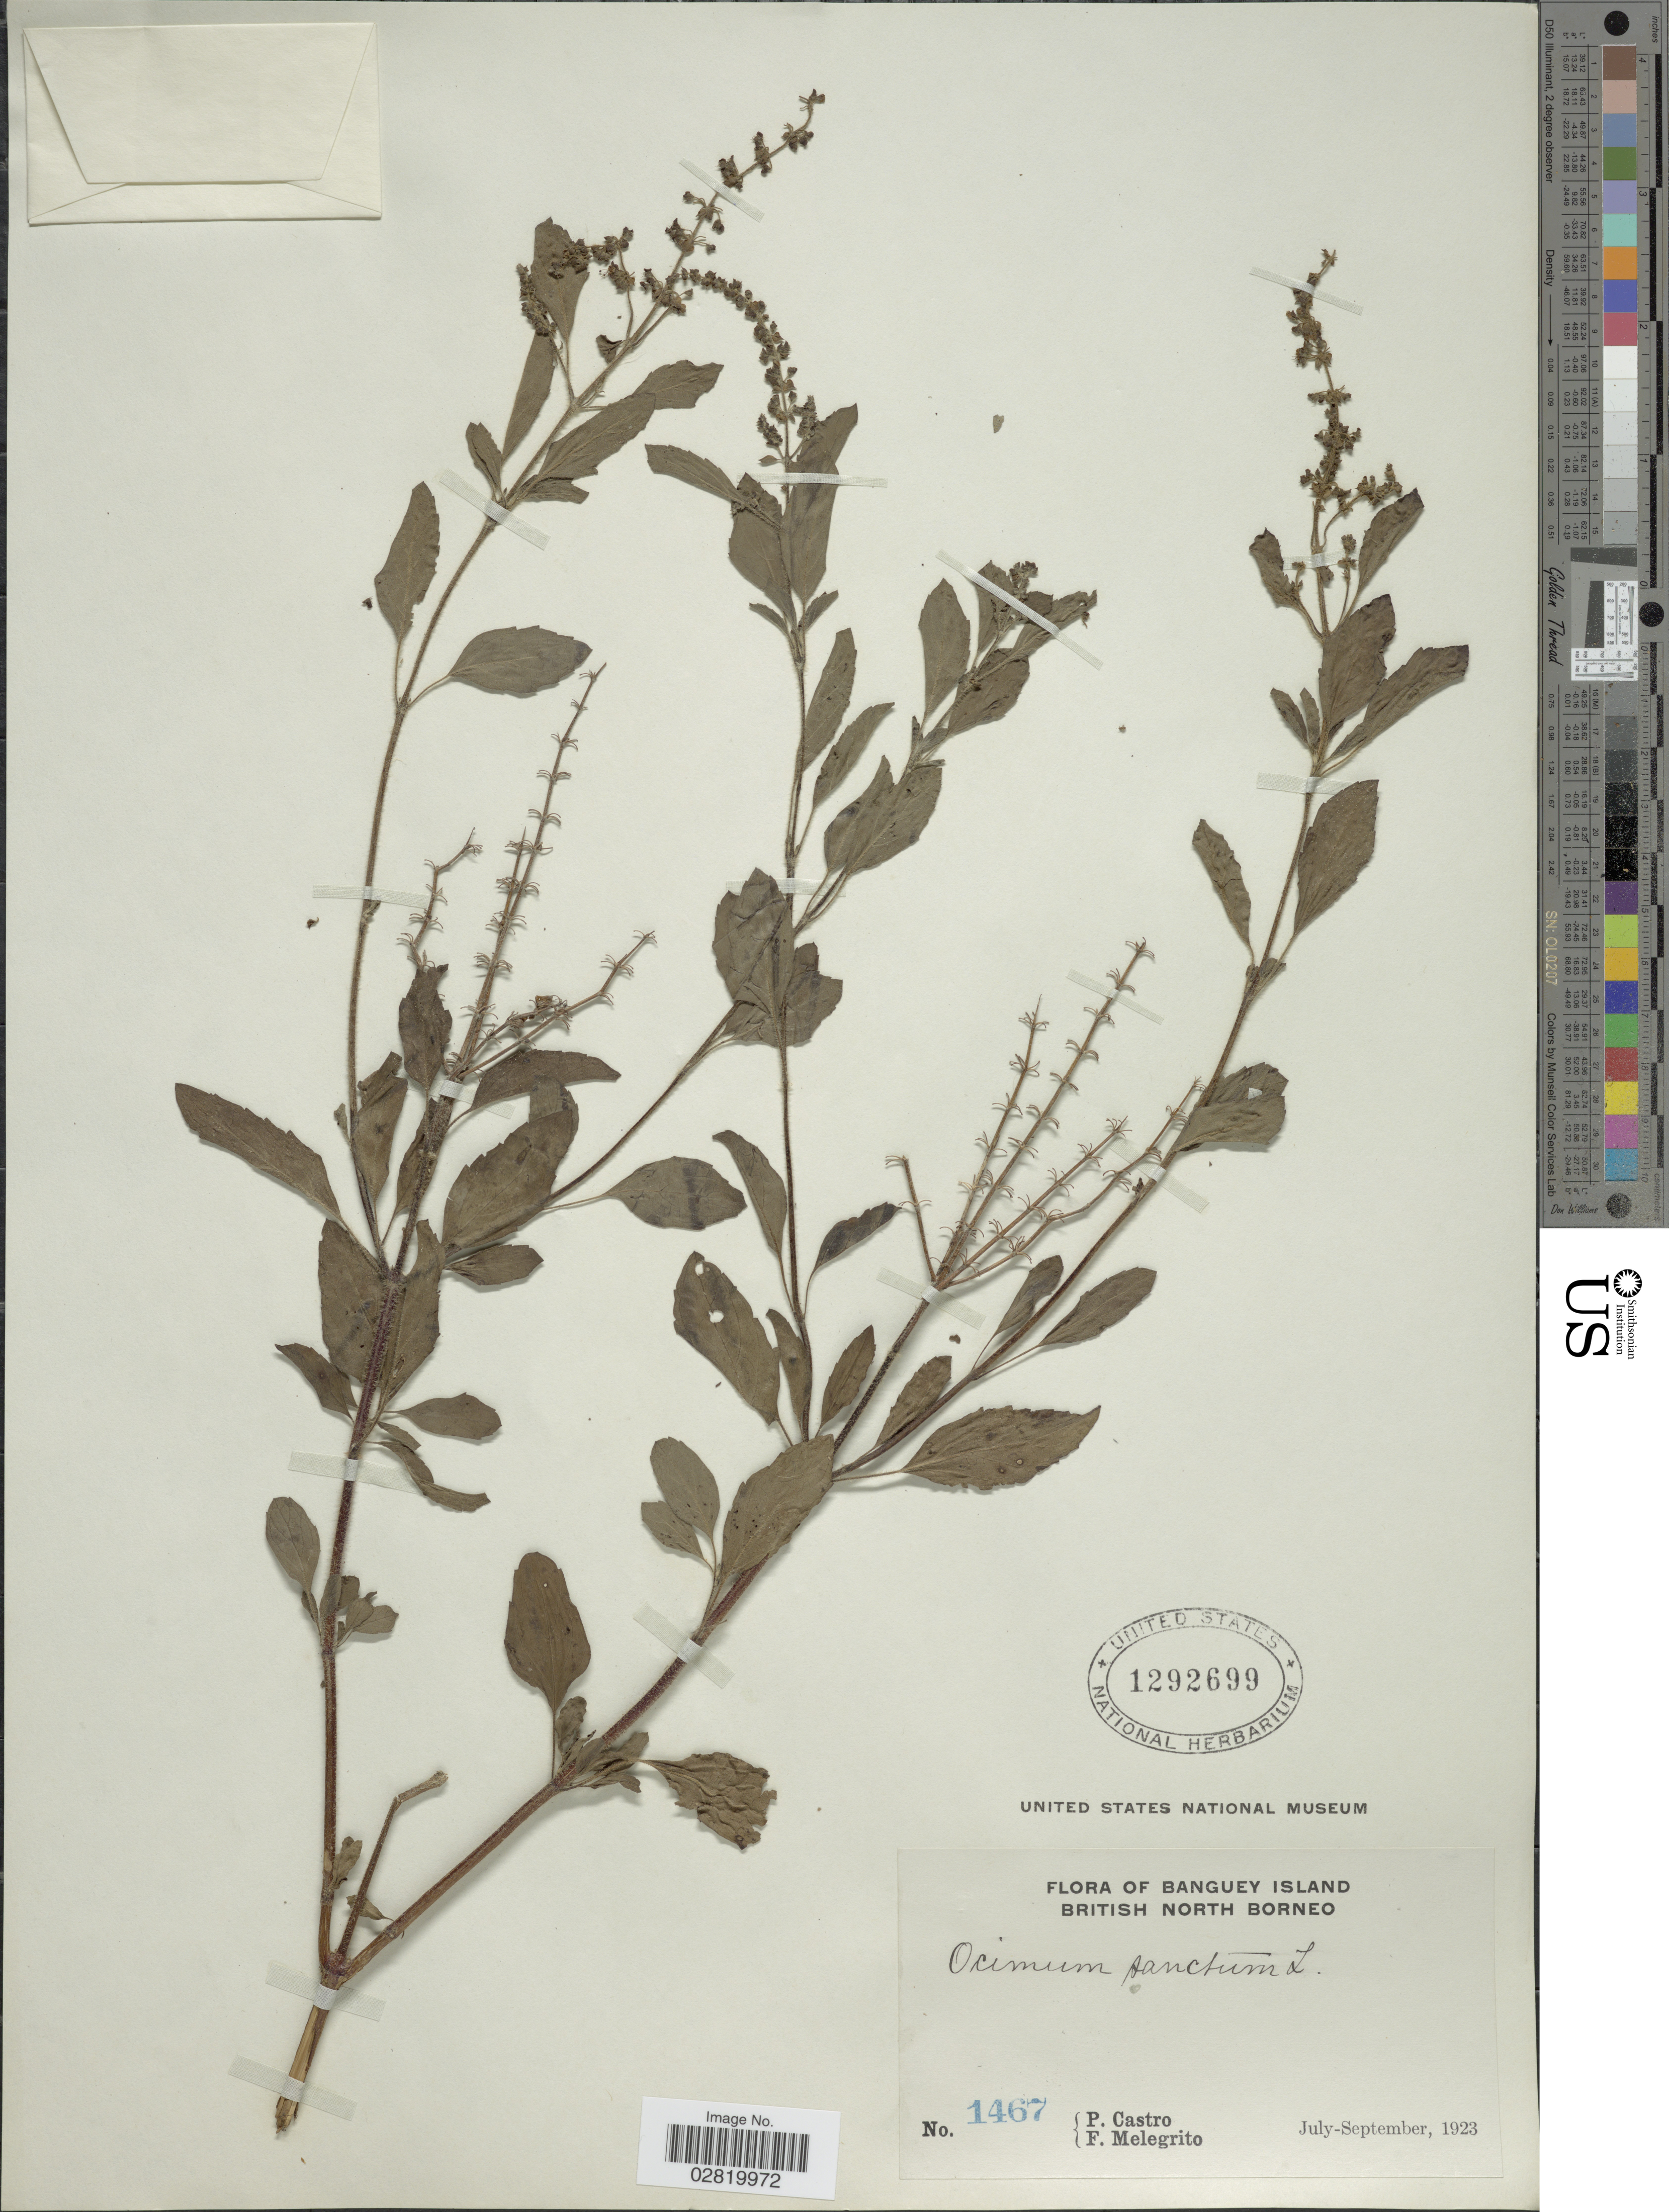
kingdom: Plantae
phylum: Tracheophyta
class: Magnoliopsida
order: Lamiales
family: Lamiaceae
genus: Ocimum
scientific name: Ocimum tenuiflorum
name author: L.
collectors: P. Castro & F. Melegrito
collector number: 1467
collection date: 1923-07/1923-09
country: Malaysia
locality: Banguey Island, British North Borneo.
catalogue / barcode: US 1292699